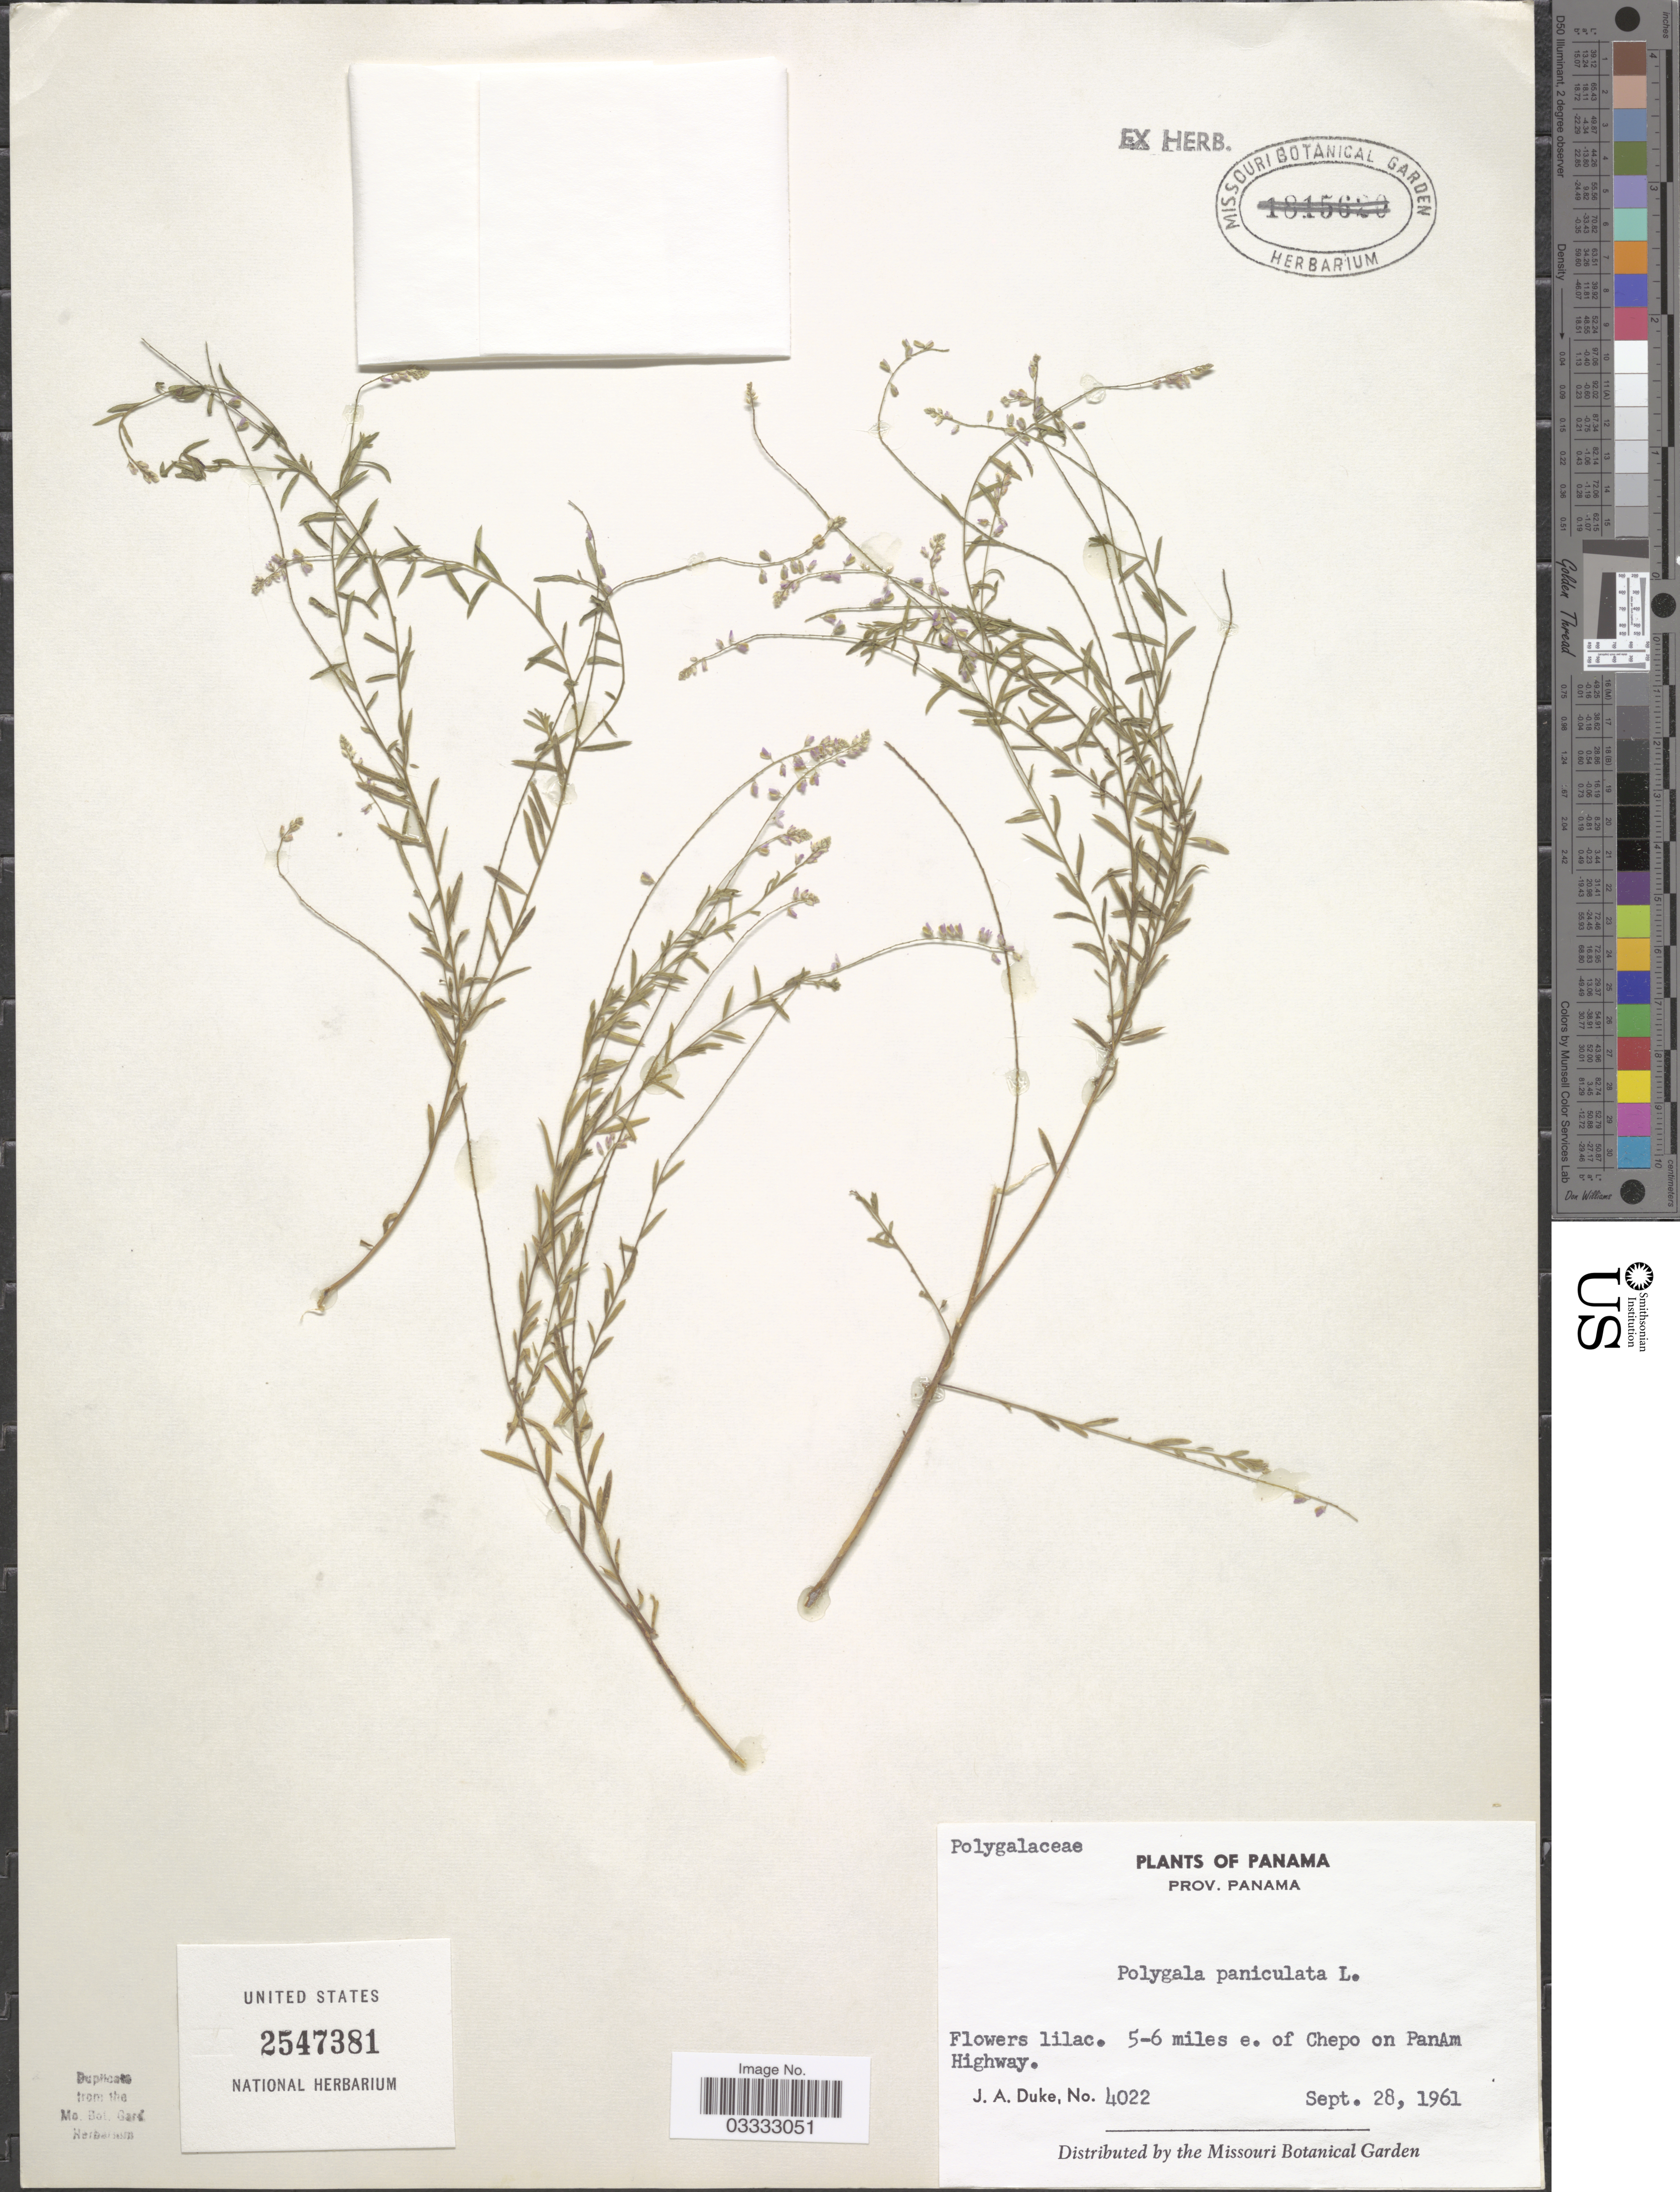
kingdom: Plantae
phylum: Tracheophyta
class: Magnoliopsida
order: Fabales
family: Polygalaceae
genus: Polygala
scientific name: Polygala paniculata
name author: L.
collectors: J. A. Duke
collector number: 4022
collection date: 1961-09-28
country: Panama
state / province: Panamá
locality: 5-6 miles e. of Chepo on PanAm Highway.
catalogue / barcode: US 2547381